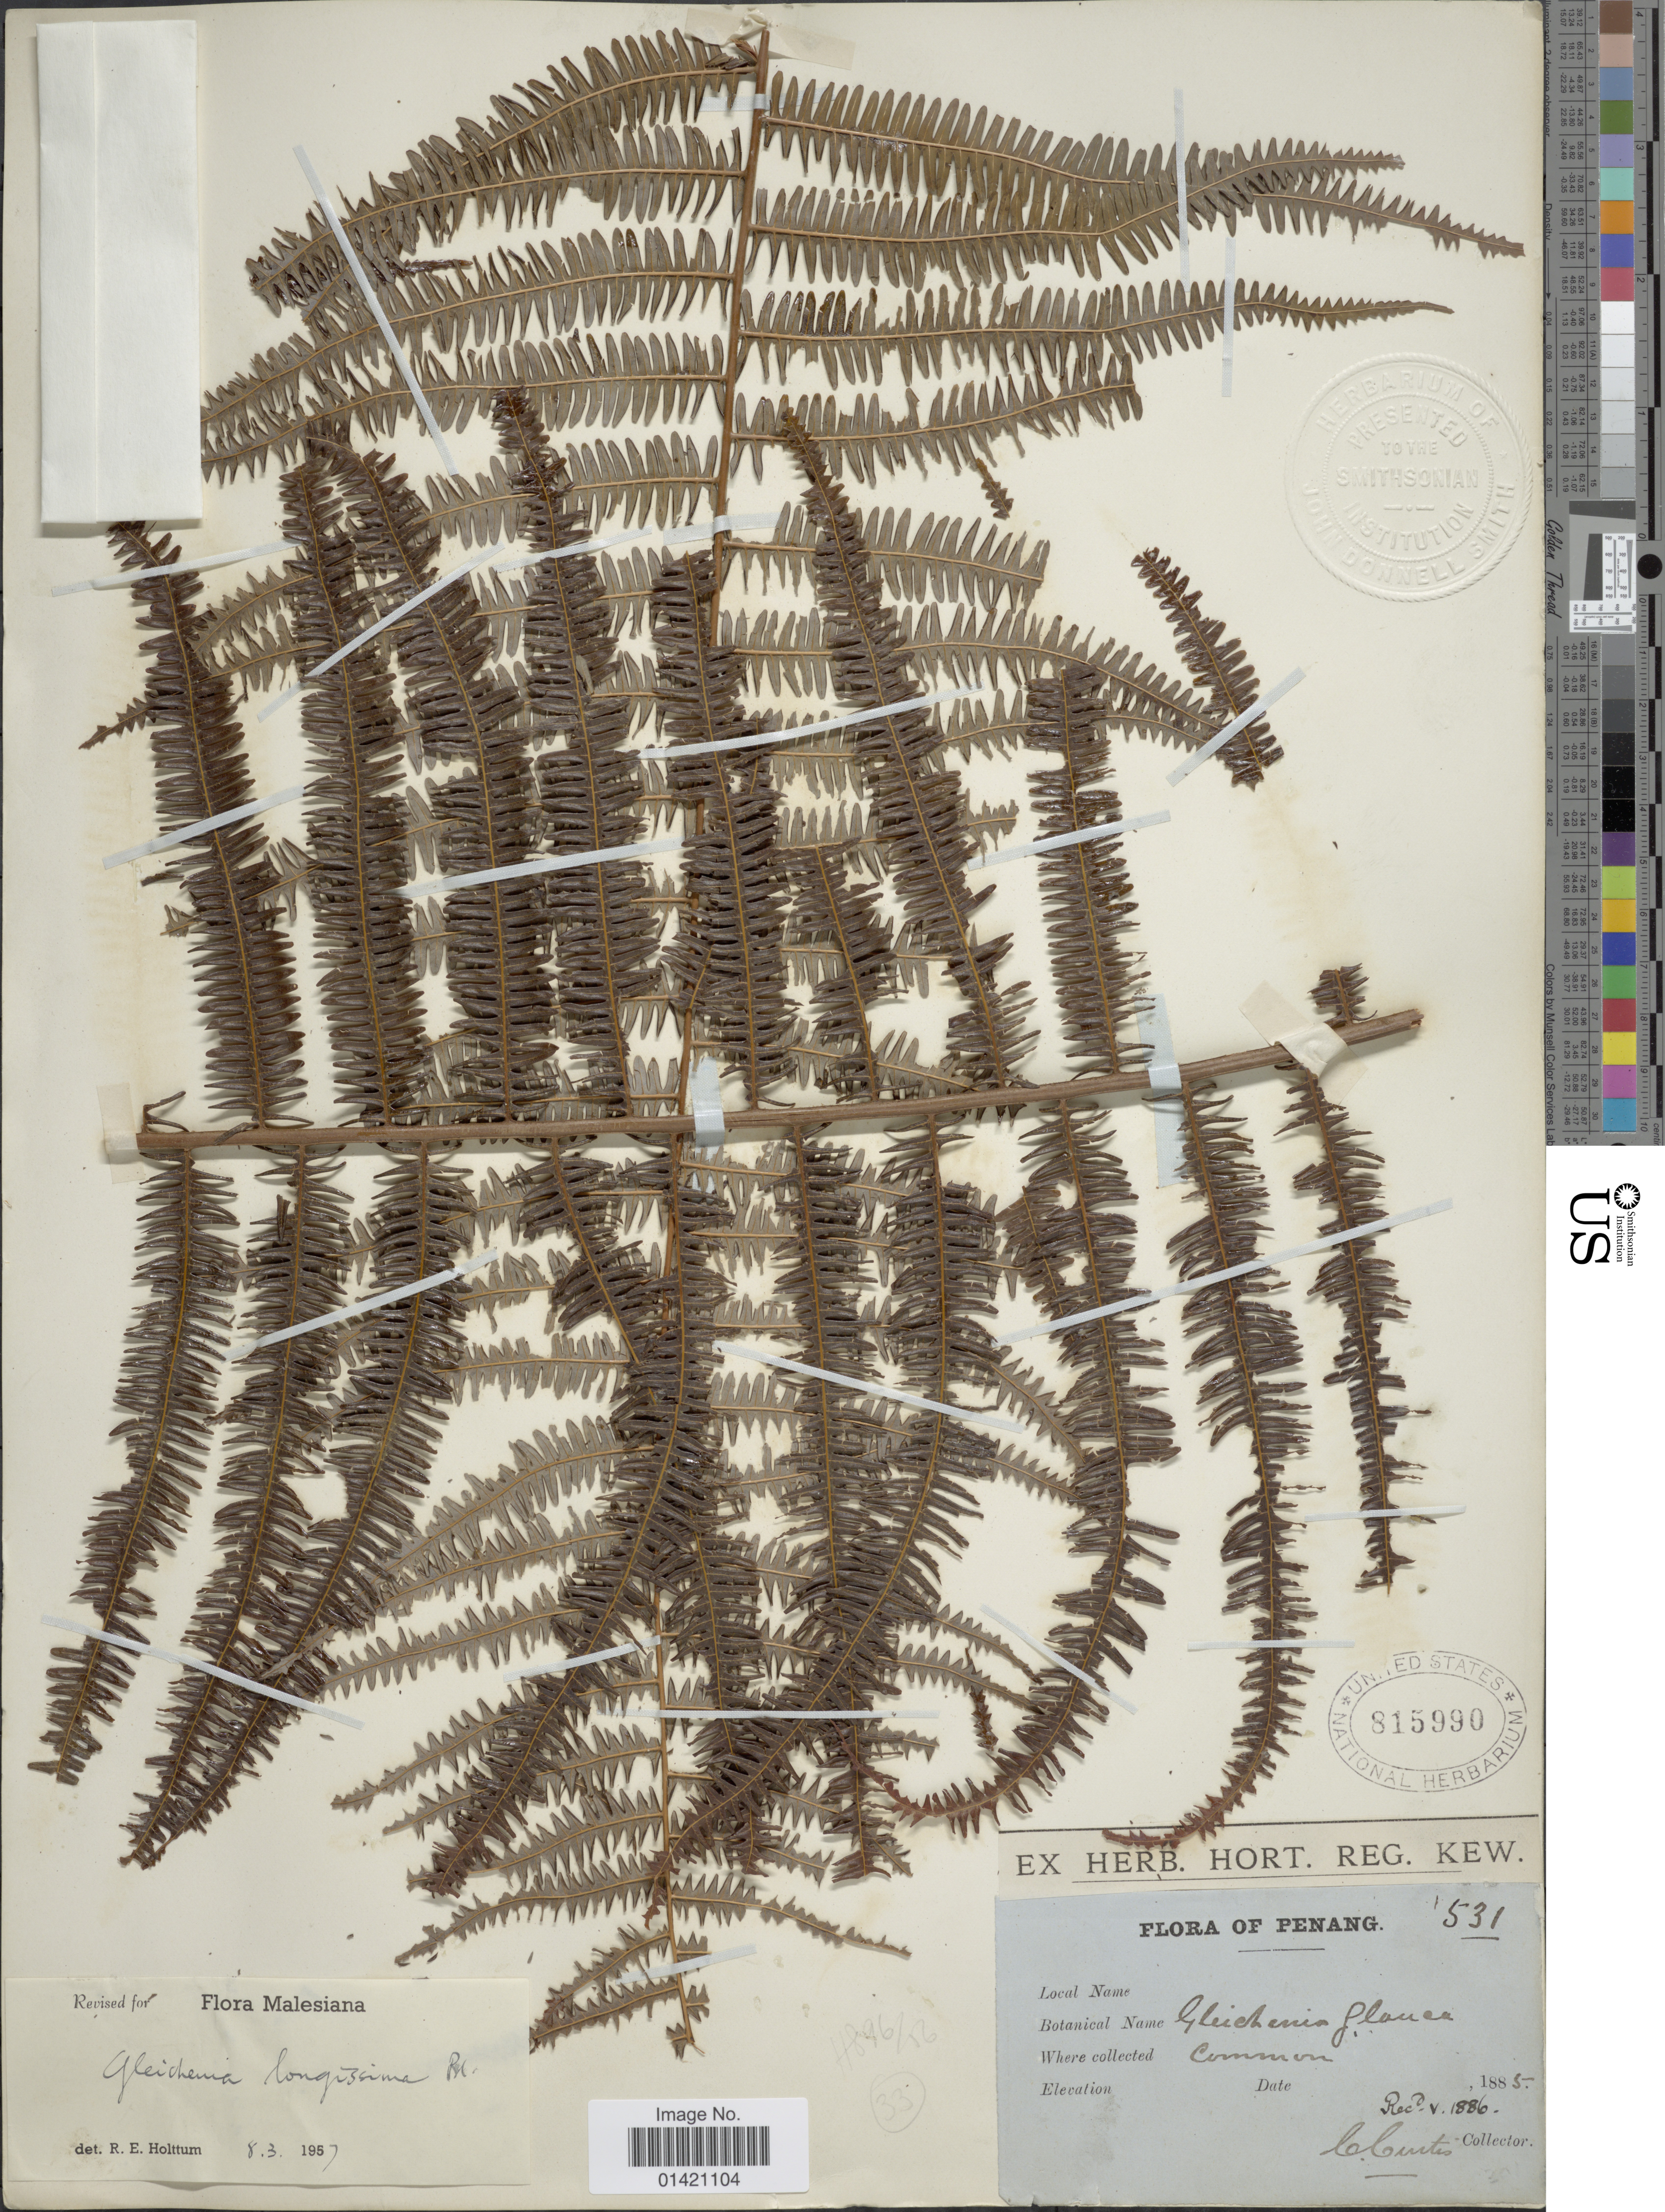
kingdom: Plantae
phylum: Tracheophyta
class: Polypodiopsida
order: Gleicheniales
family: Gleicheniaceae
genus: Diplopterygium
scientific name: Diplopterygium longissimum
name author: (Blume) Nakai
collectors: C. Curtis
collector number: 531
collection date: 1885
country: Malaysia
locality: Penang.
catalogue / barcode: US 815990